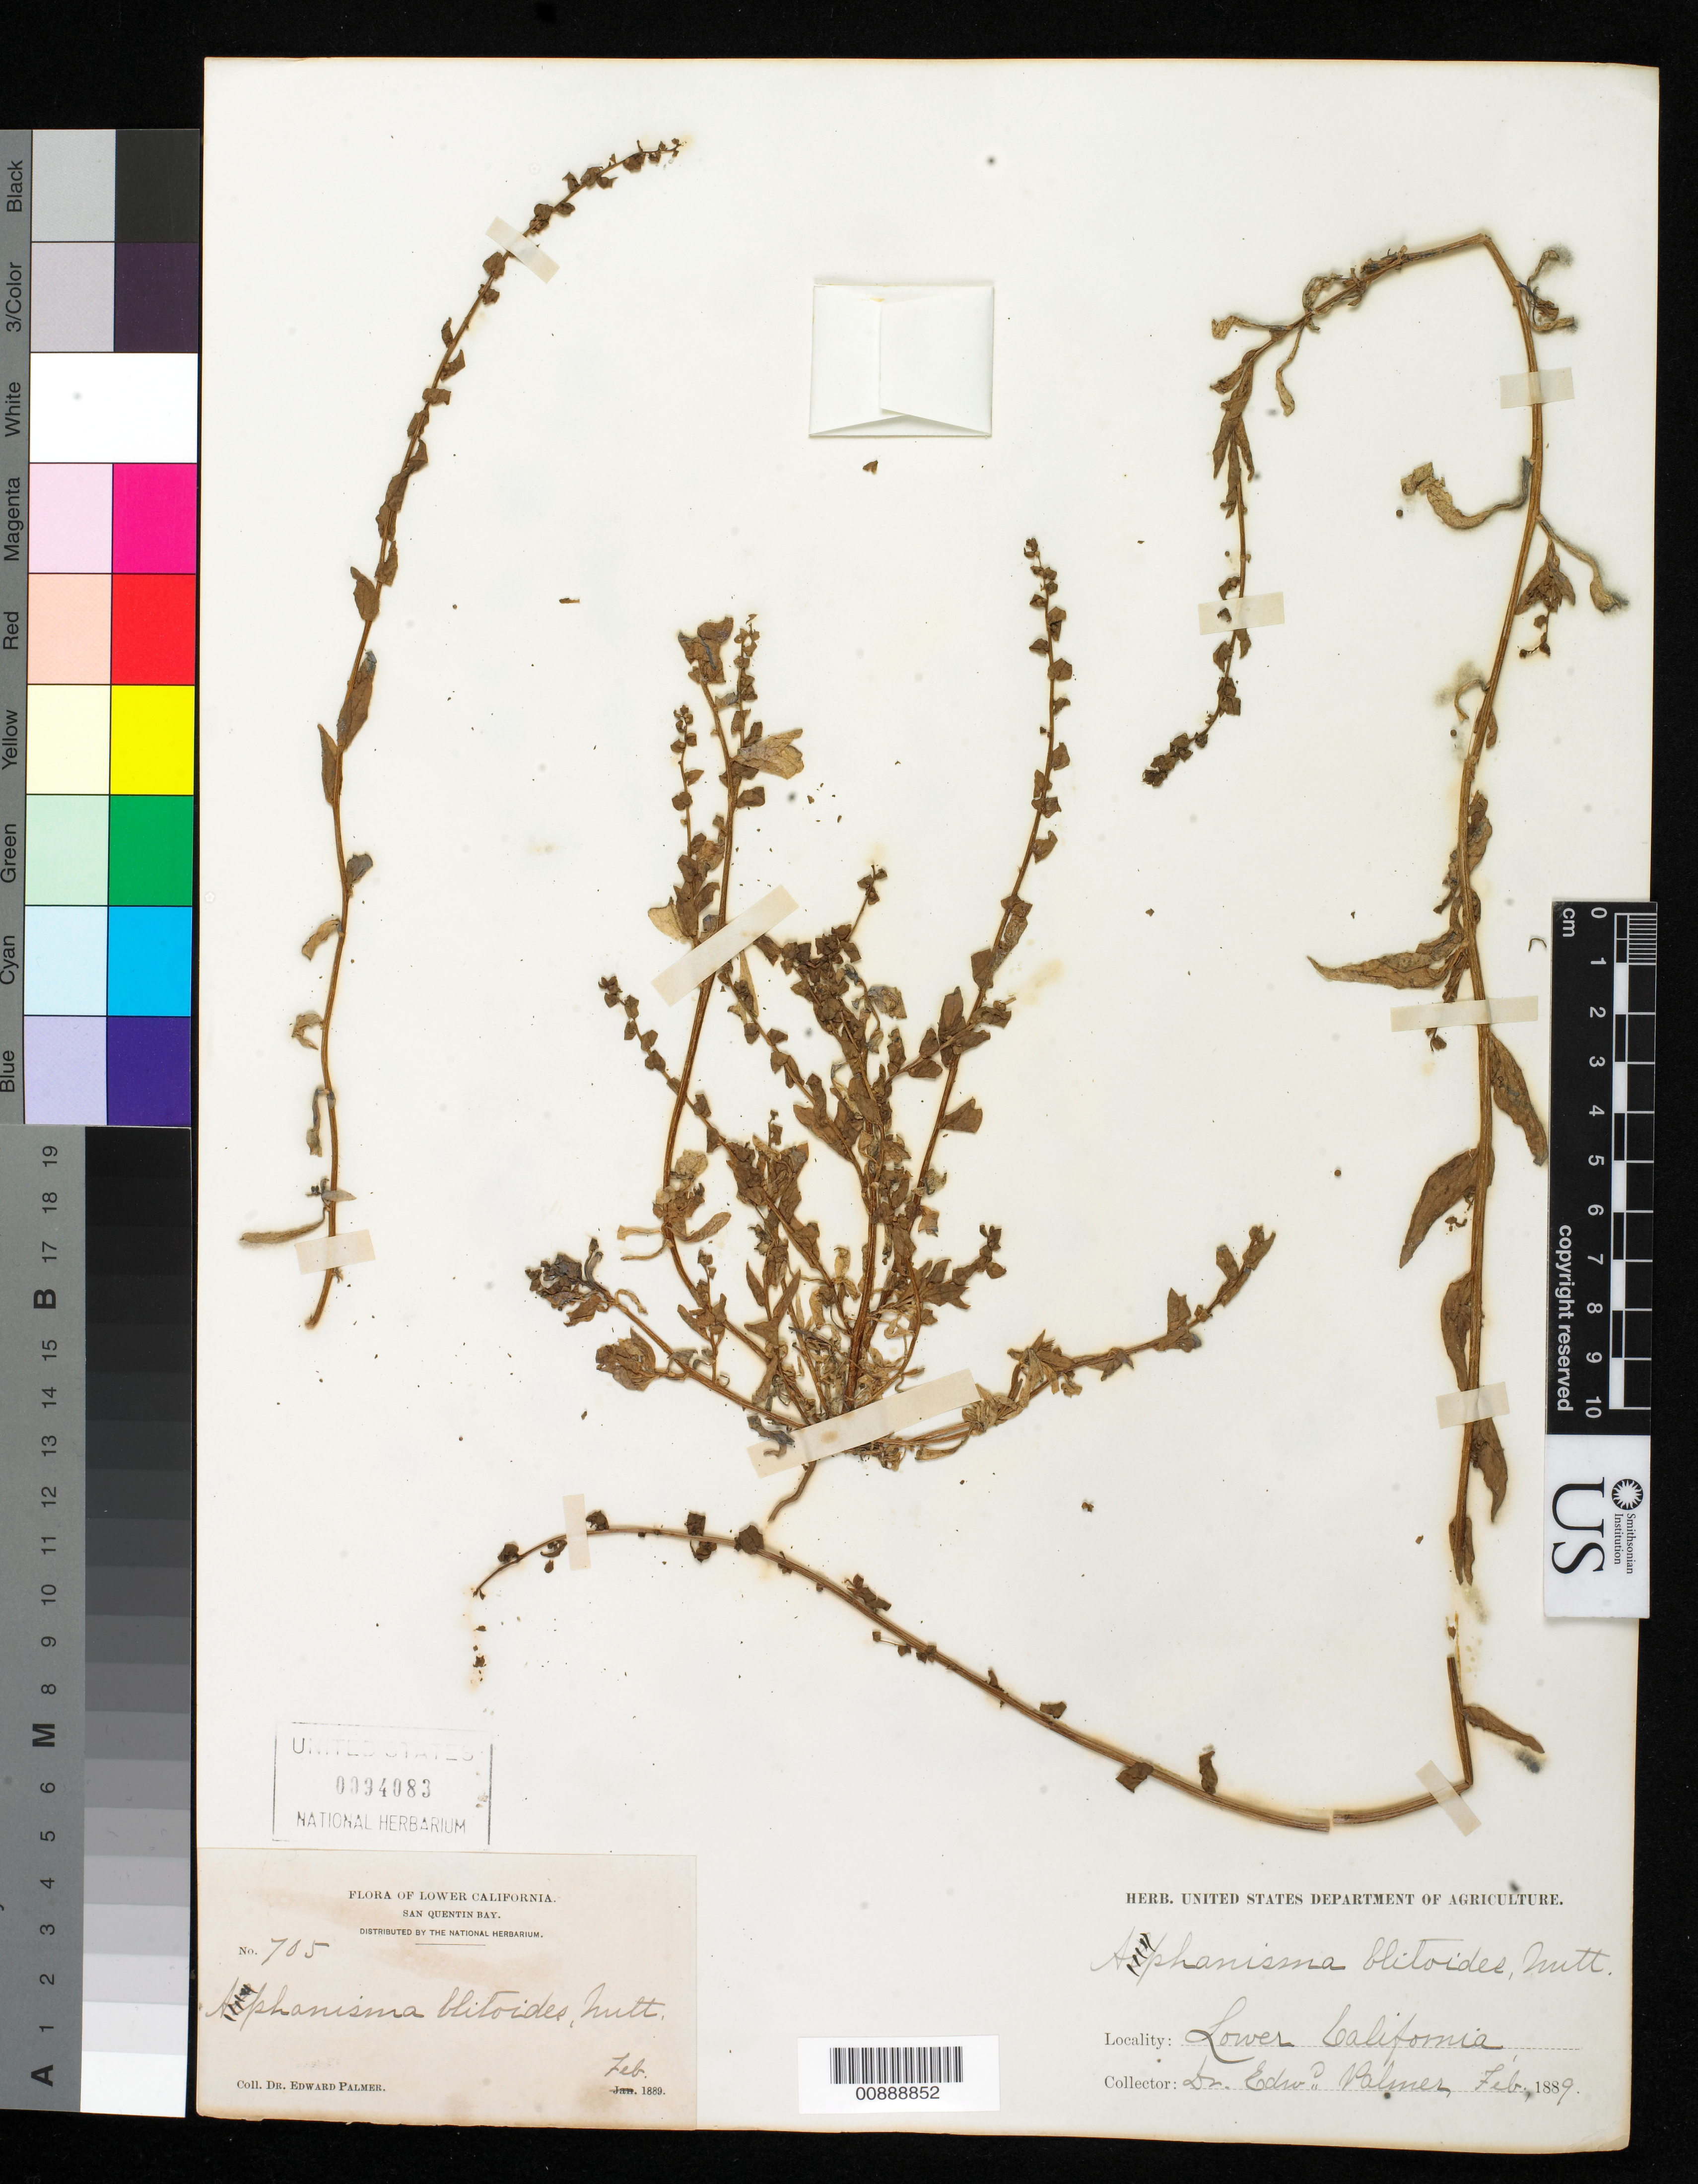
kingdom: Plantae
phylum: Tracheophyta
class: Magnoliopsida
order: Caryophyllales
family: Amaranthaceae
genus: Aphanisma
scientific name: Aphanisma blitoides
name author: Nutt. ex Moq.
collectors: E. Palmer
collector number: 705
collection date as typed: Feb 1889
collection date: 1889-02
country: Mexico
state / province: Baja California Norte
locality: San Quentin Bay, Baja California.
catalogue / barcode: US 94083